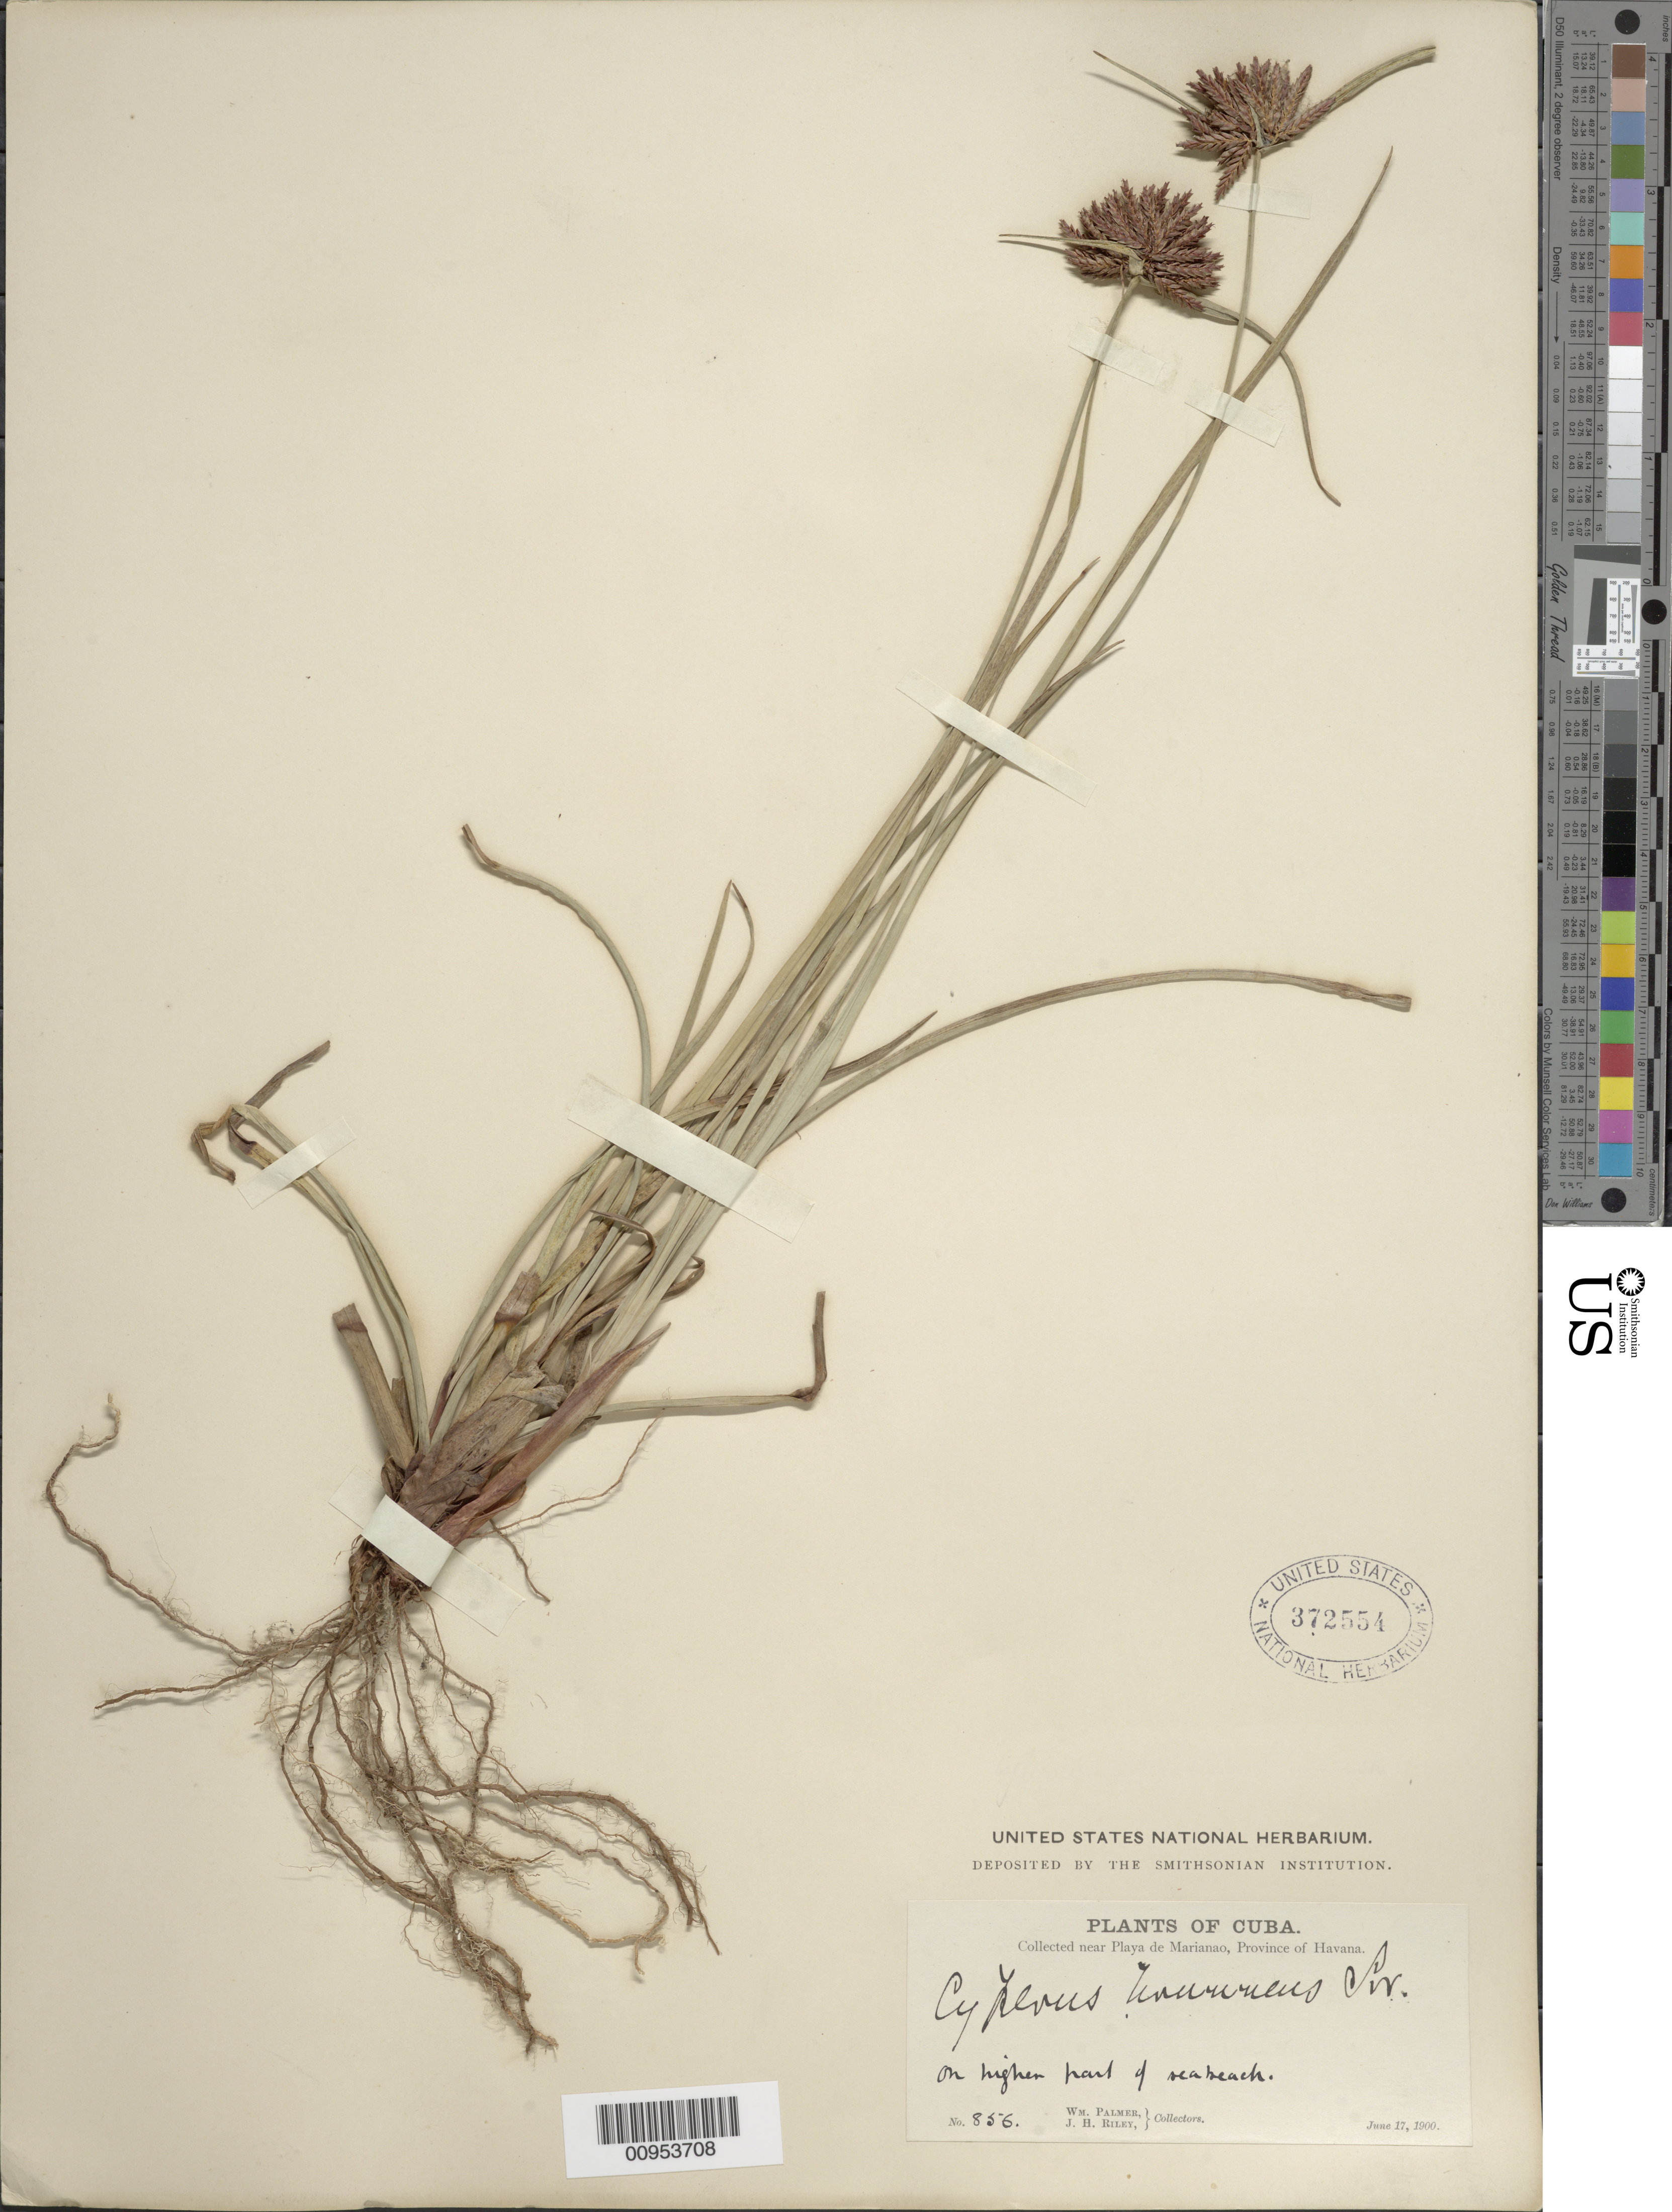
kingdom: Plantae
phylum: Tracheophyta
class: Liliopsida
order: Poales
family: Cyperaceae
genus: Cyperus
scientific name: Cyperus brunneus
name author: Sw.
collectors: W. Palmer & J. H. Riley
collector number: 856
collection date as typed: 17 Jun 1900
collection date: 1900-06-17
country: Cuba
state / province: La Habana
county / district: Municipio Playa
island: Cuba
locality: Near Playa de Marianao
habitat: On higher part of seabeach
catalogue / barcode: US 372554